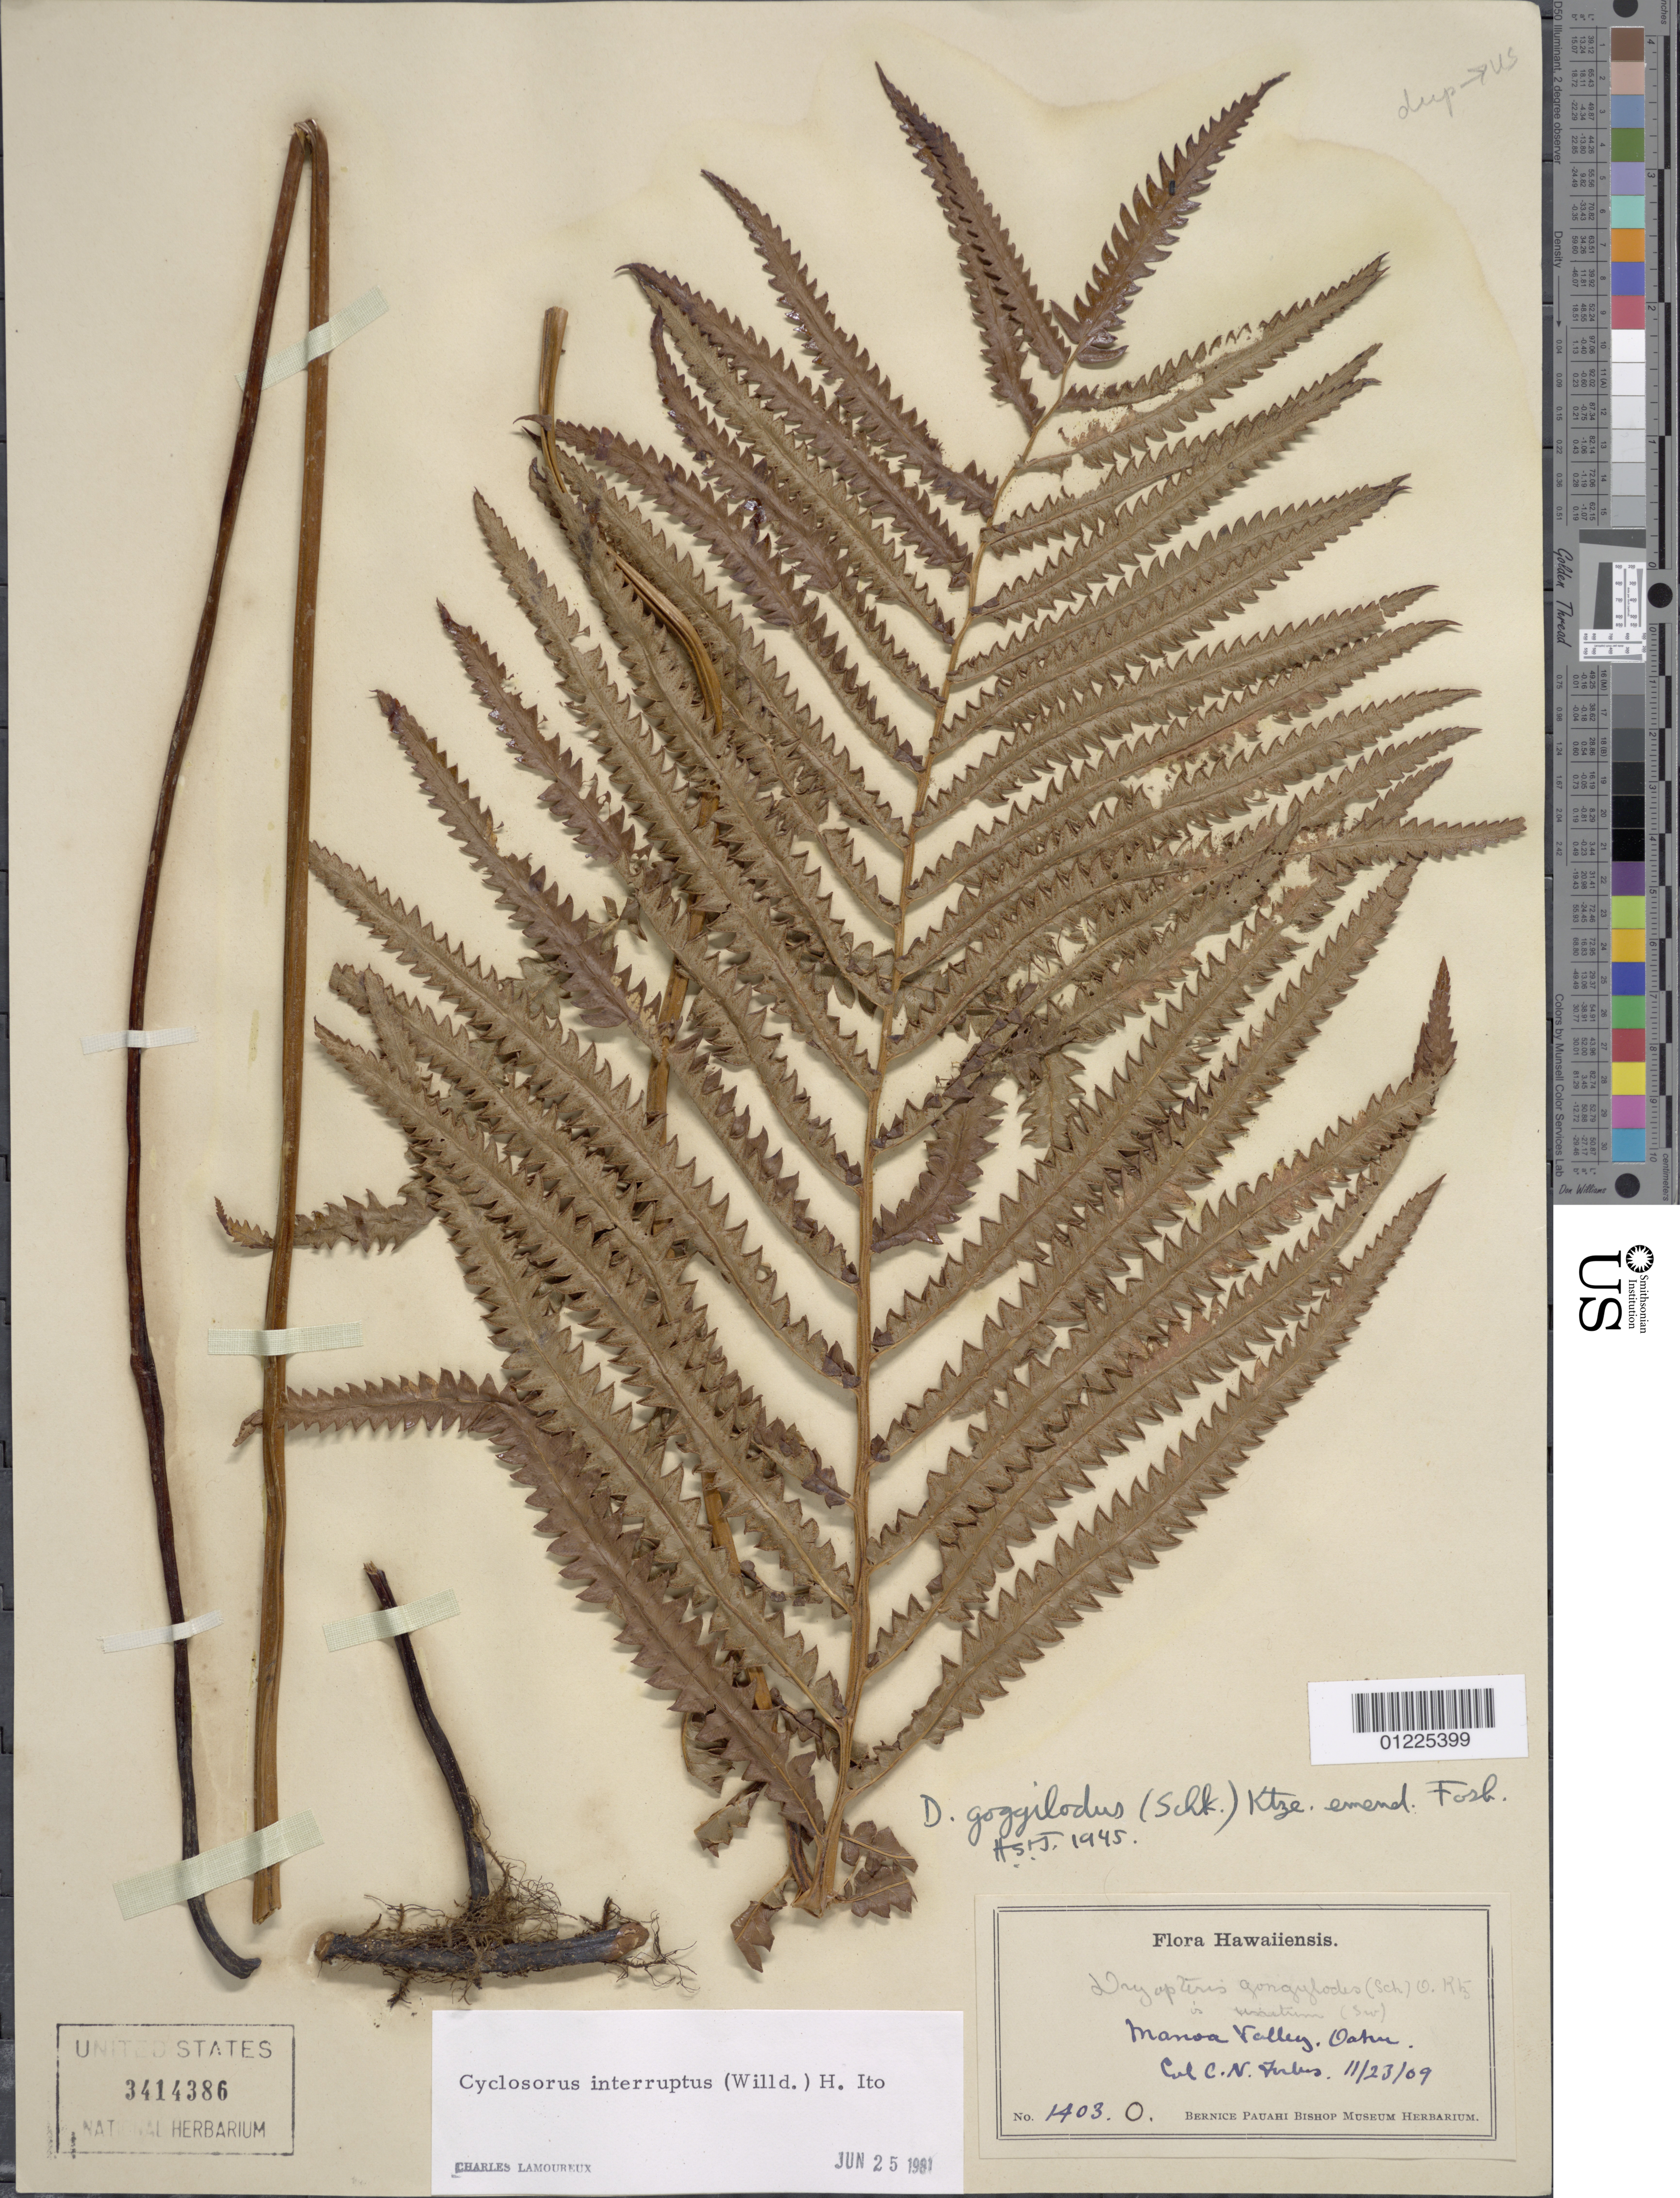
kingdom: Plantae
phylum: Tracheophyta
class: Polypodiopsida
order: Polypodiales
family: Thelypteridaceae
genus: Cyclosorus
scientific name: Cyclosorus interruptus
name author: (Willd.) H. Itô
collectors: C. N. Forbes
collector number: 1403.O.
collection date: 1909-11-23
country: United States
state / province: Hawaii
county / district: Honolulu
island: Oahu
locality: Manoa Valley.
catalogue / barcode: US 3414386